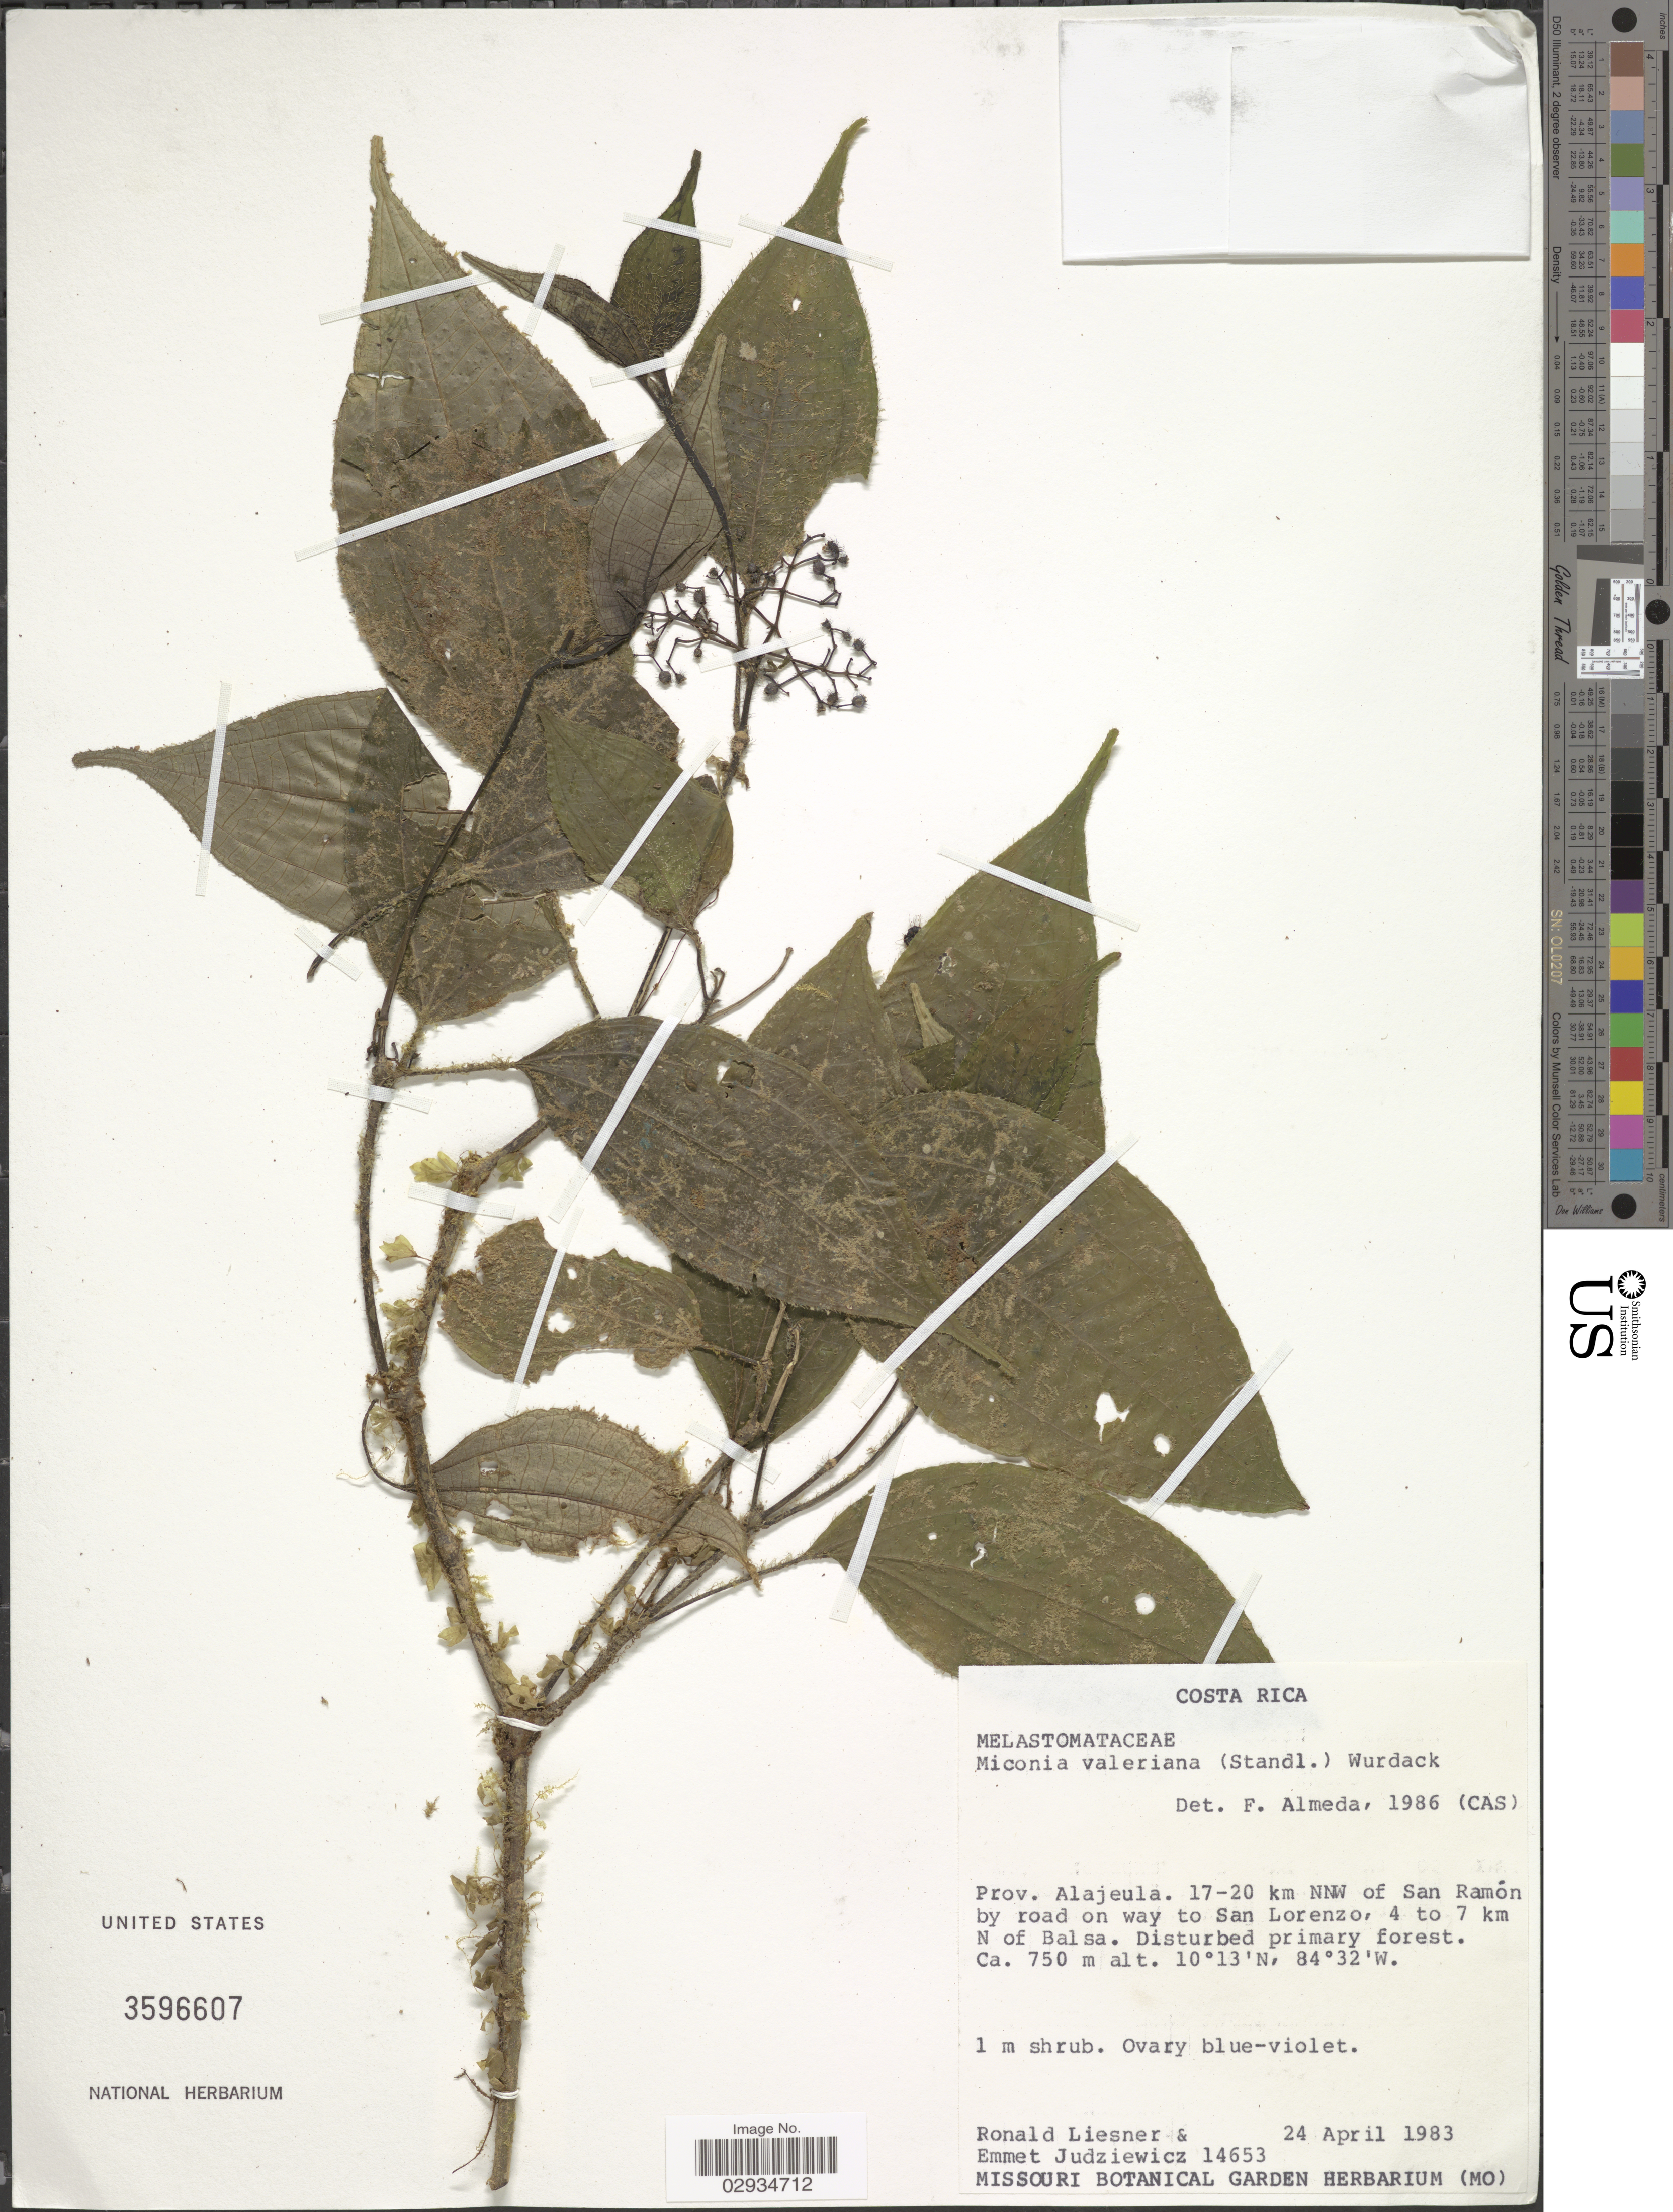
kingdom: Plantae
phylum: Tracheophyta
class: Magnoliopsida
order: Myrtales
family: Melastomataceae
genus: Miconia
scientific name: Miconia valeriana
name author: (Standl.) Wurdack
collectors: R. L. Liesner & E. J. Judziewicz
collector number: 14653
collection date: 1983-04-24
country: Costa Rica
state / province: Alajuela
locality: Prov. Alajeula. 17-20 km NNW of San Ramón by road on way to San Lorenzo, 4 to 7 km N of Balsa. Disturbed primary forest.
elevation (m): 750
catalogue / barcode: US 3596607